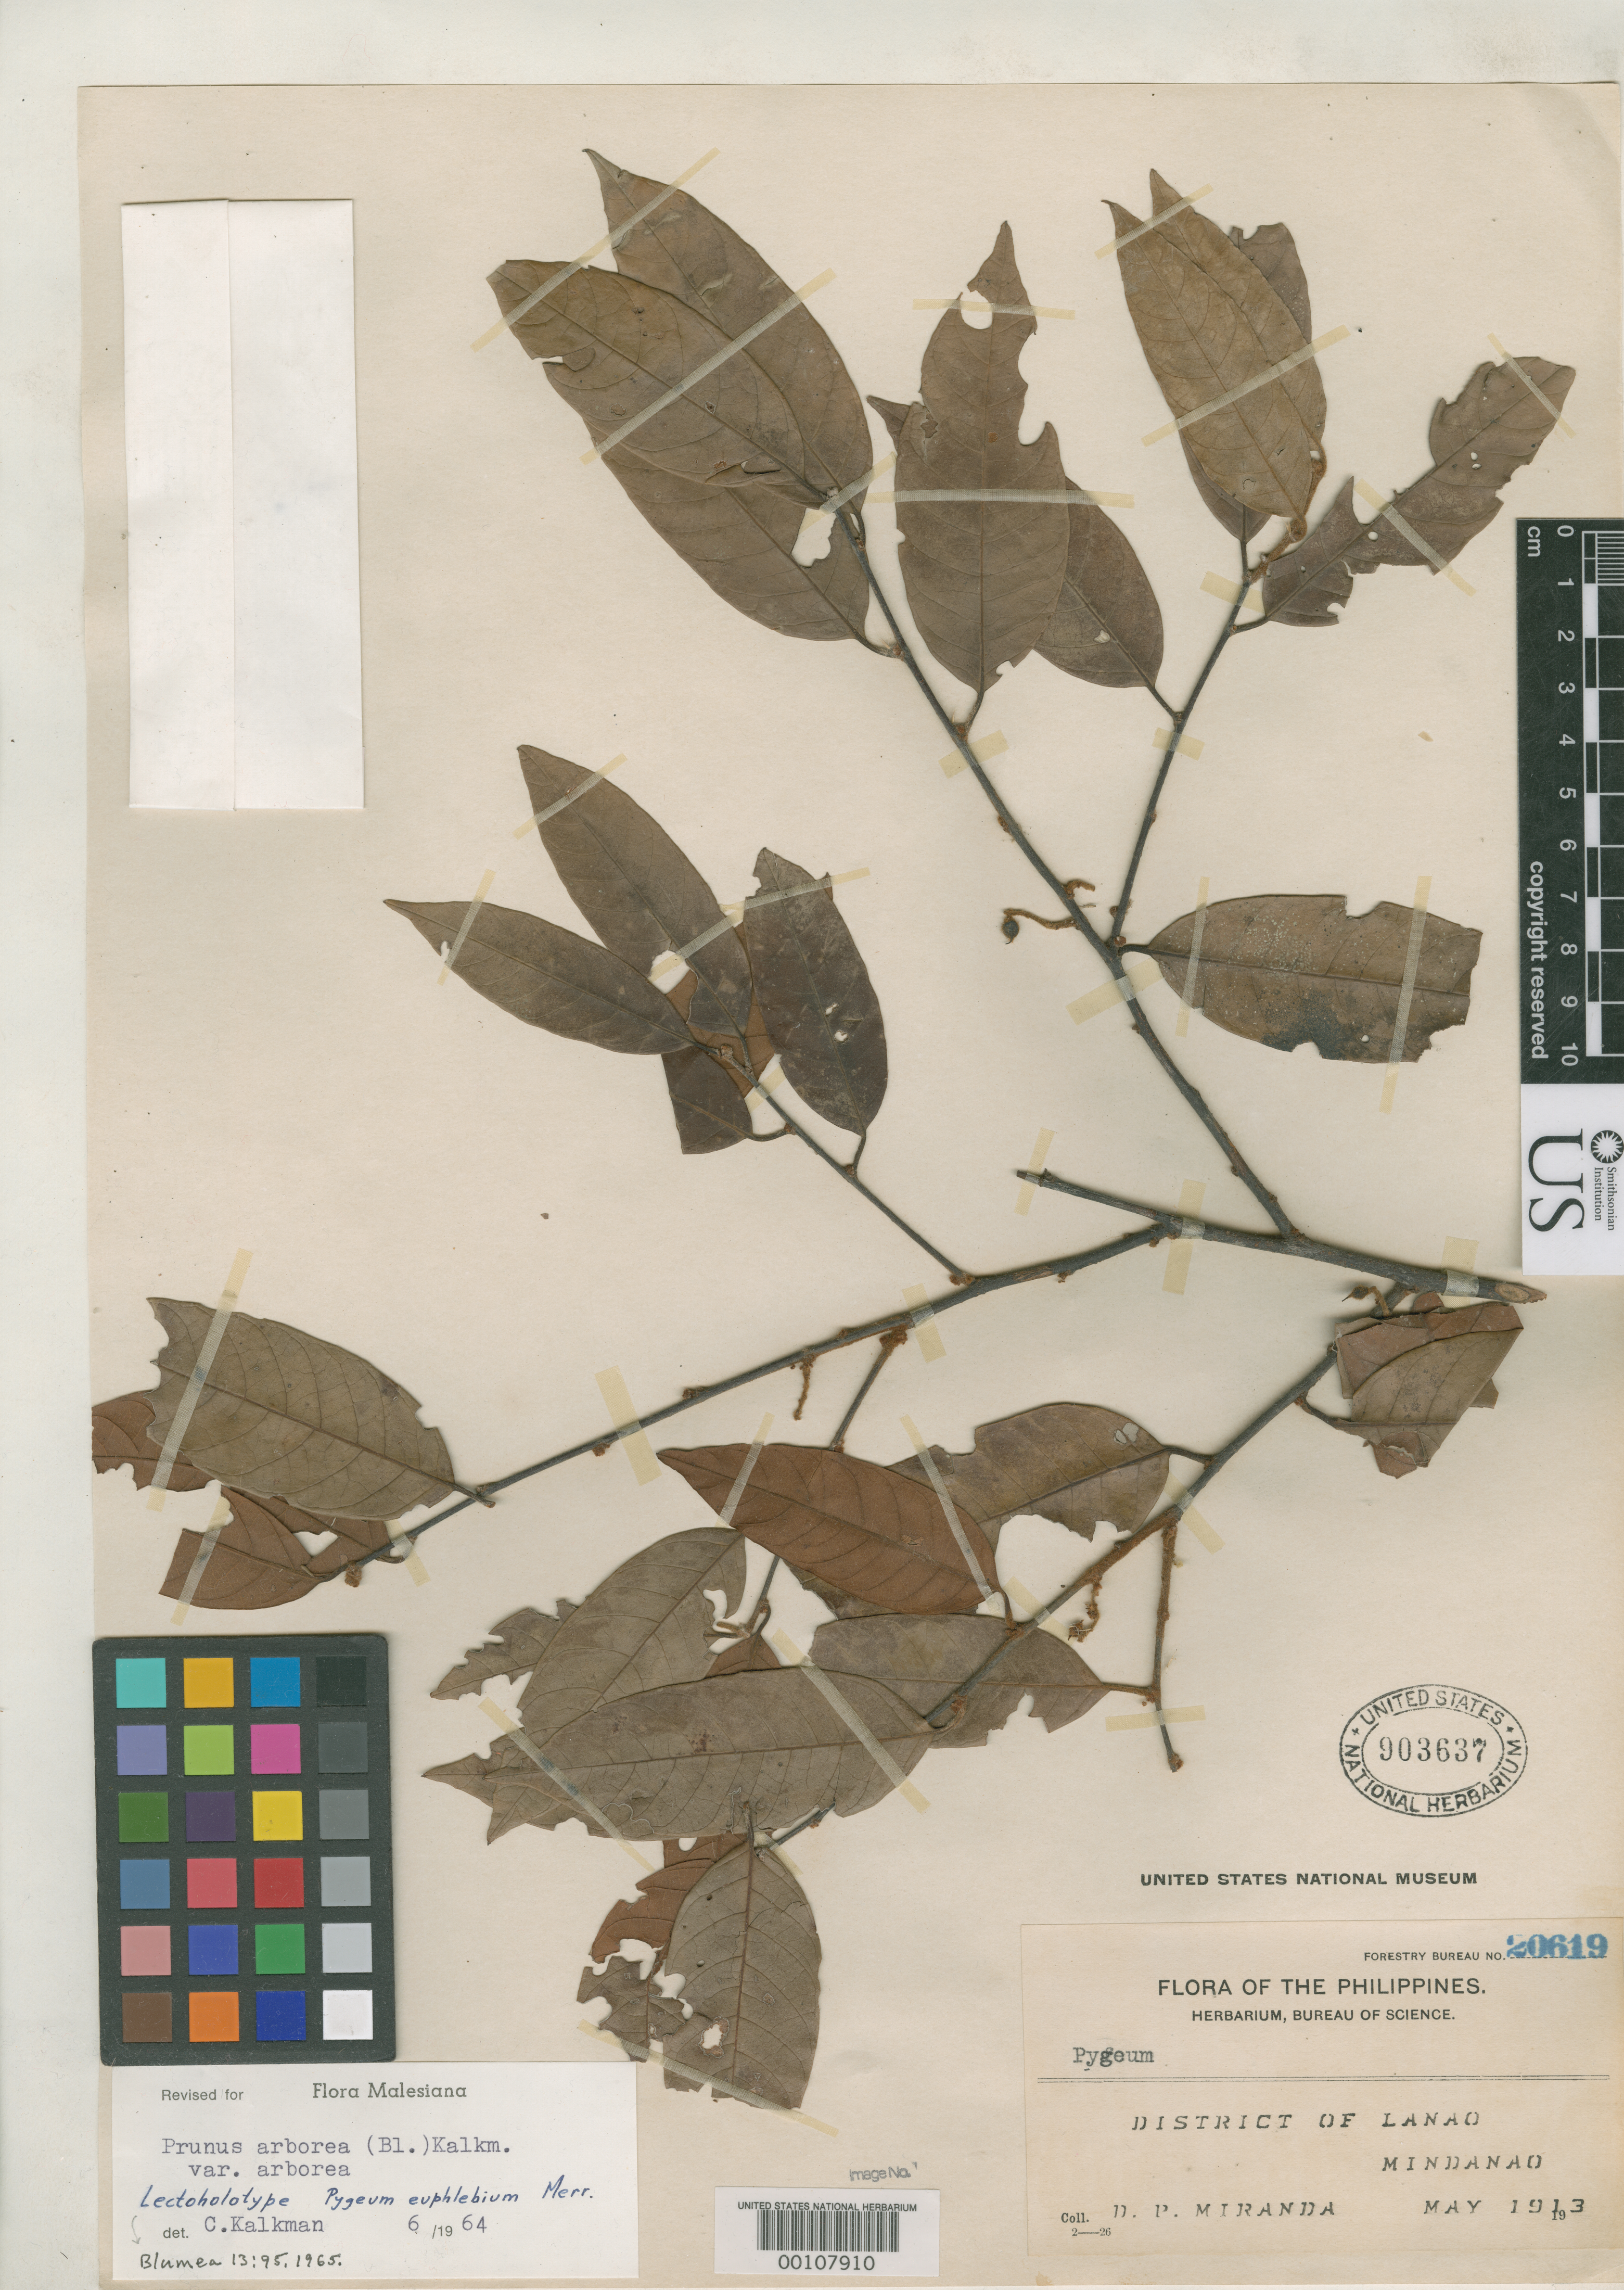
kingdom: Plantae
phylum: Tracheophyta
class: Magnoliopsida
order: Rosales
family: Rosaceae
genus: Pygeum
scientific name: Pygeum euphlebium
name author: Merr.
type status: Lectotype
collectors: D. P. Miranda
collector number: For. Bur. 20619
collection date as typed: May 1913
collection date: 1913-05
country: Philippines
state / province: Muslim Mindanao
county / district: Lanao del Sur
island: Mindanao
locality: Lake Lanao.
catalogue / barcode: US 903637